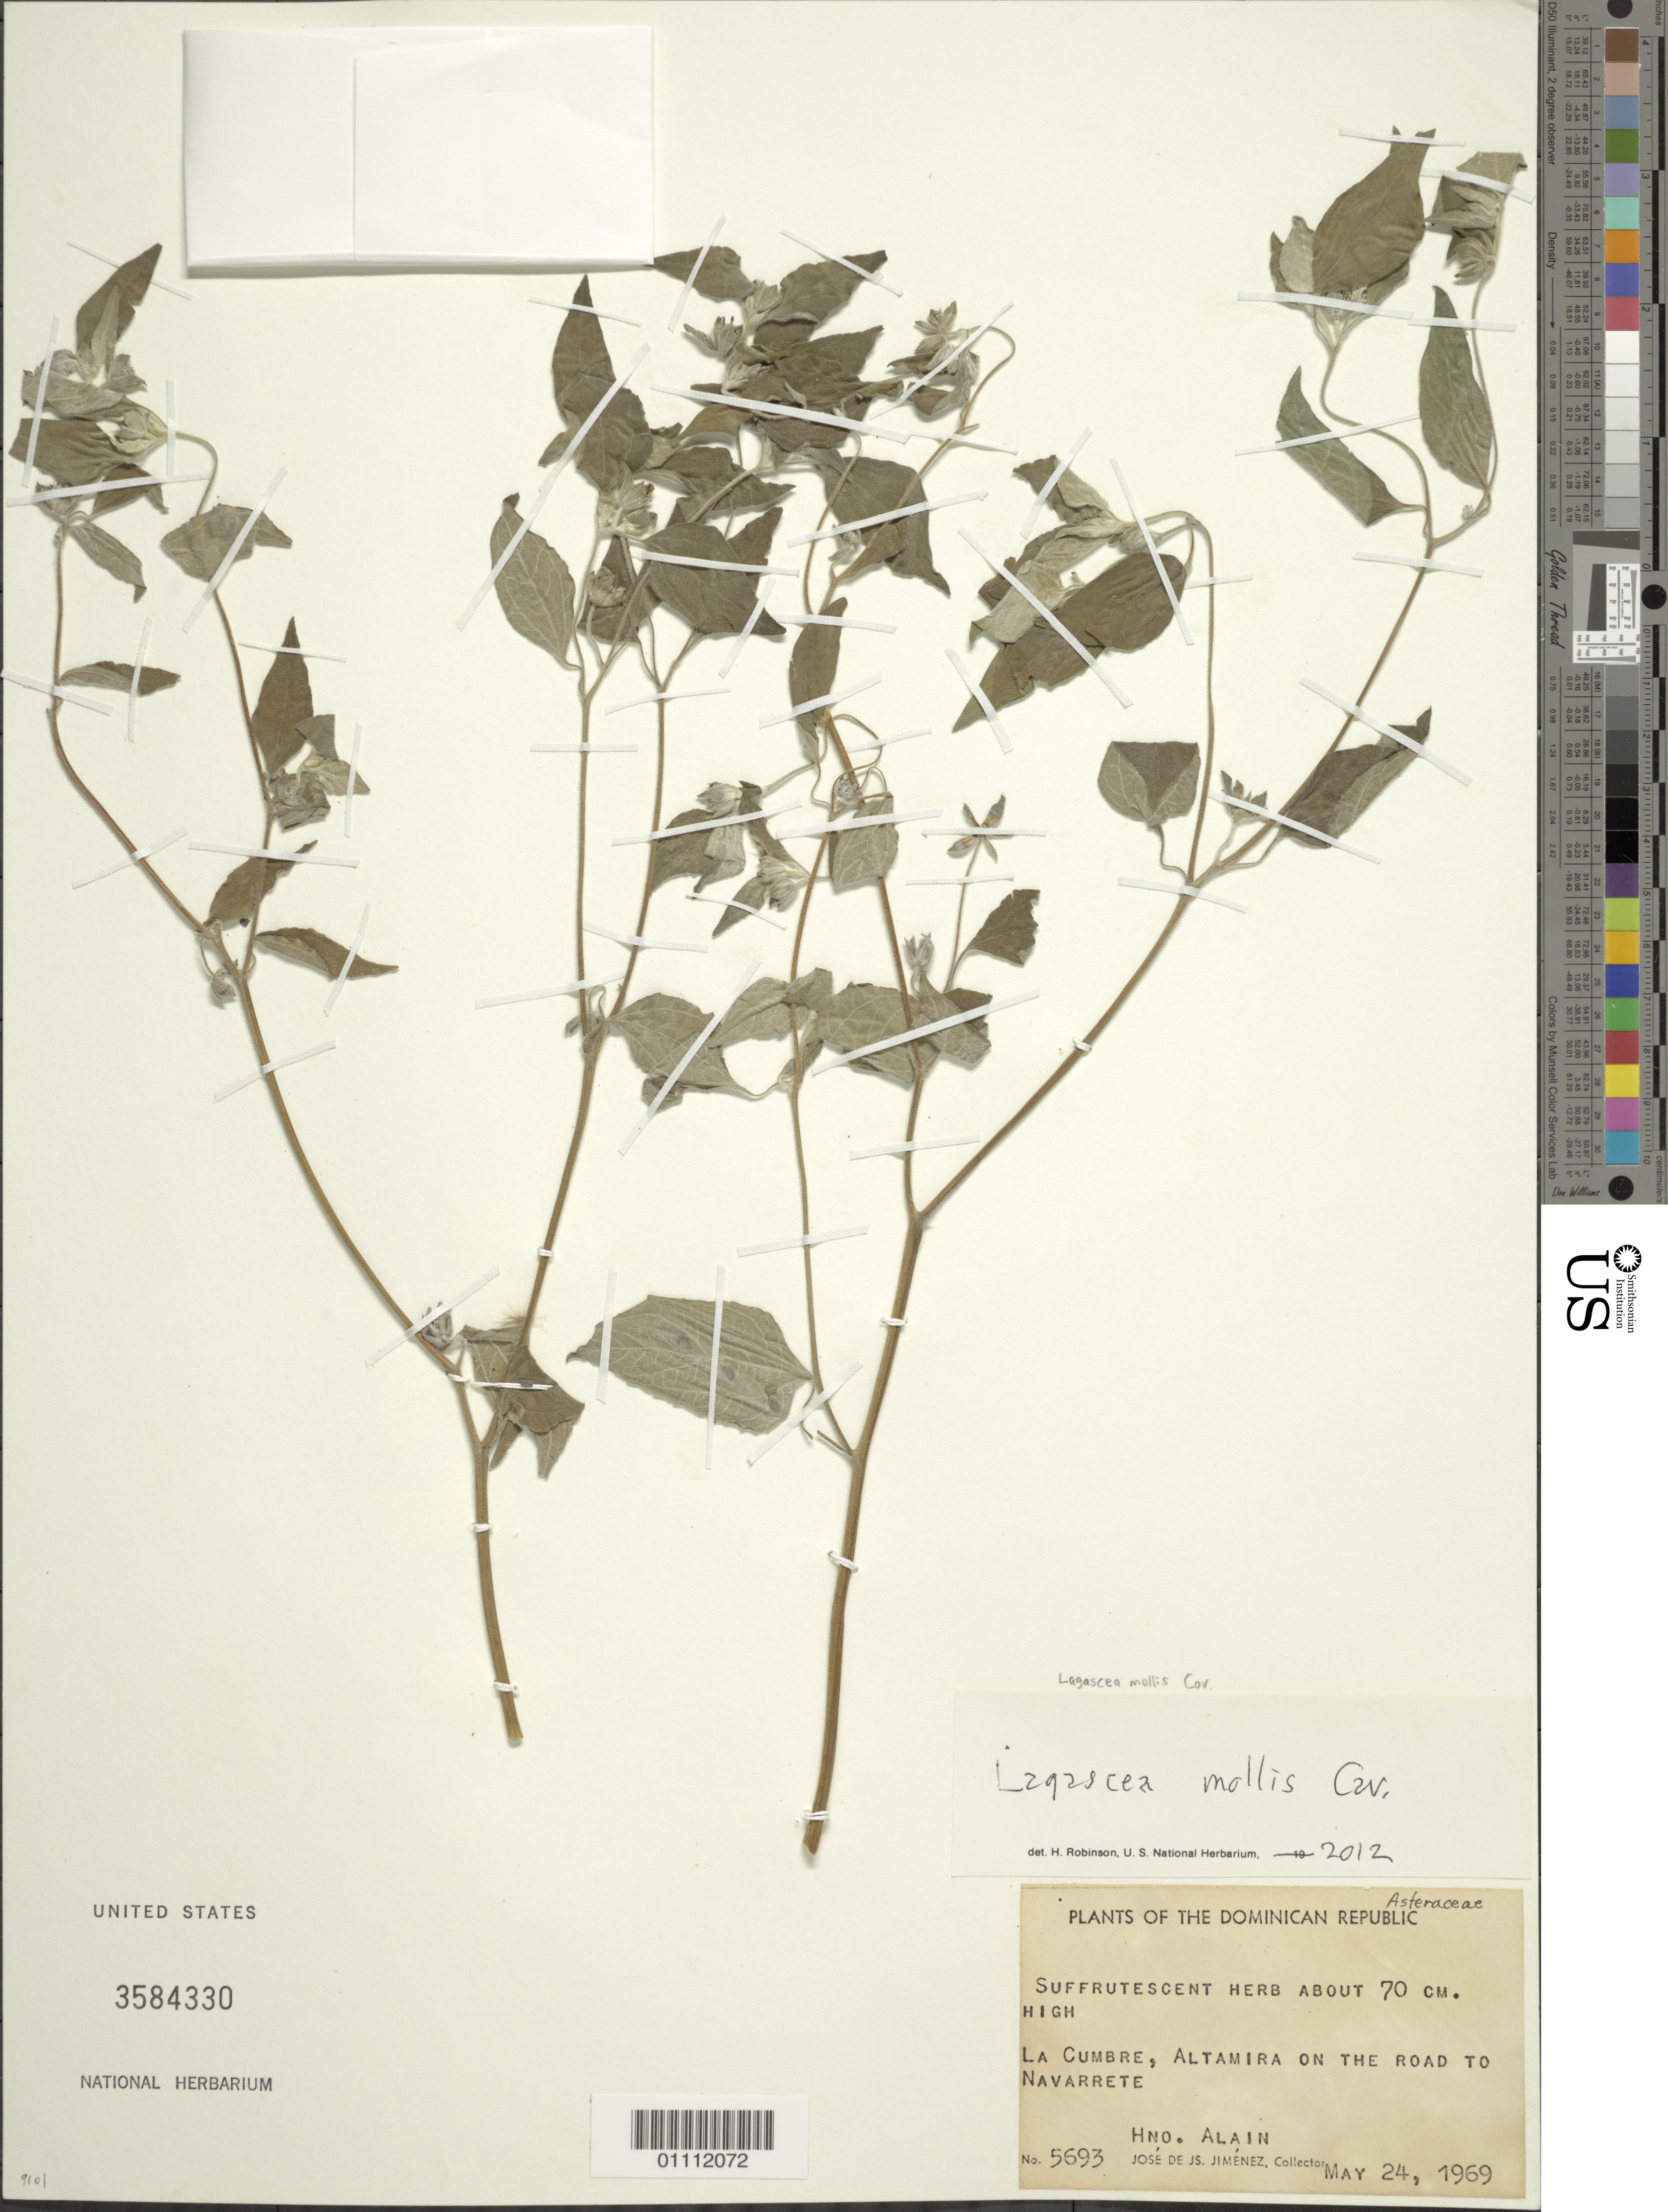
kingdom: Plantae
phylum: Tracheophyta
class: Magnoliopsida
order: Asterales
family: Asteraceae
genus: Lagascea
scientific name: Lagascea mollis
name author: Cav.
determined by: Robinson, Harold E., (US)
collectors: J. J. Jiménez Almonte & A. H. Liogier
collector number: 5693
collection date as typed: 24 May 1969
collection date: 1969-05-24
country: Dominican Republic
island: Hispaniola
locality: La Cumbre, Altamira on the road to Navarrete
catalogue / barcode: US 3584330